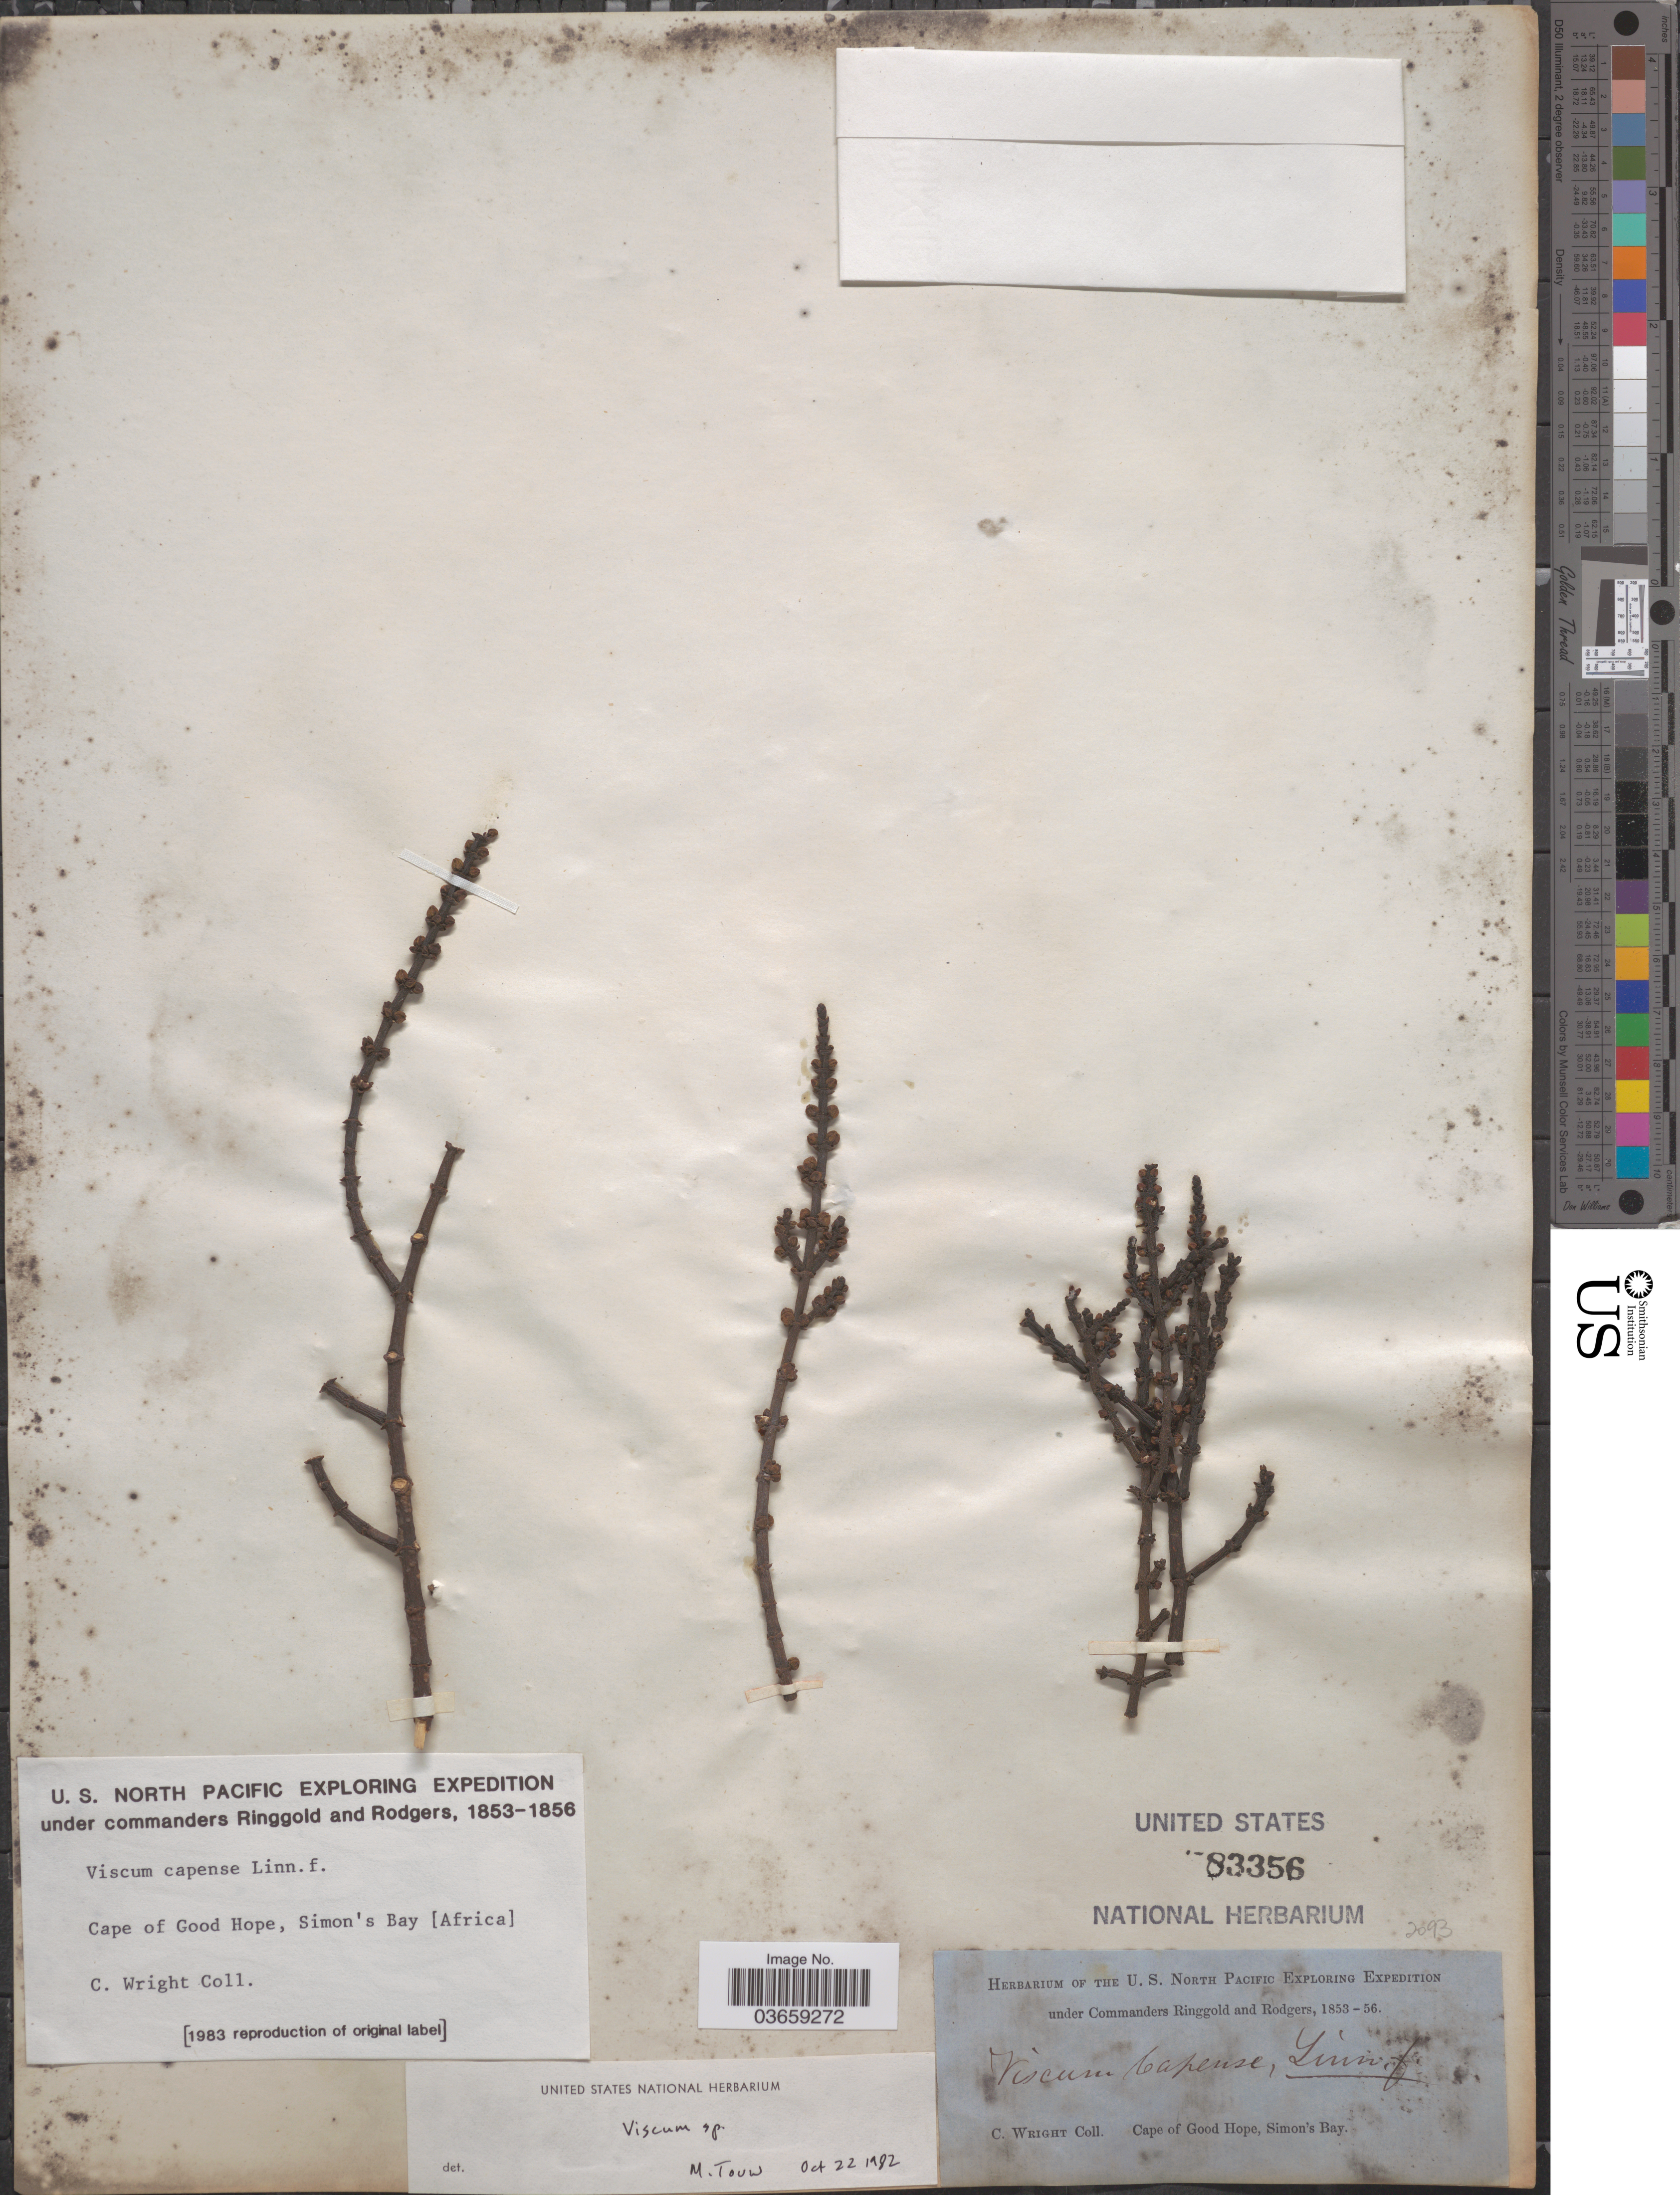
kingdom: Plantae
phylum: Tracheophyta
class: Magnoliopsida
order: Santalales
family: Viscaceae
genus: Viscum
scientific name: Viscum capense sensu Llanos non L.f.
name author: Llanos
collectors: C. Wright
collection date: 1853/1856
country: South Africa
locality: Cape of Good Hope, Simon's Bay.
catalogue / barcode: US 83356